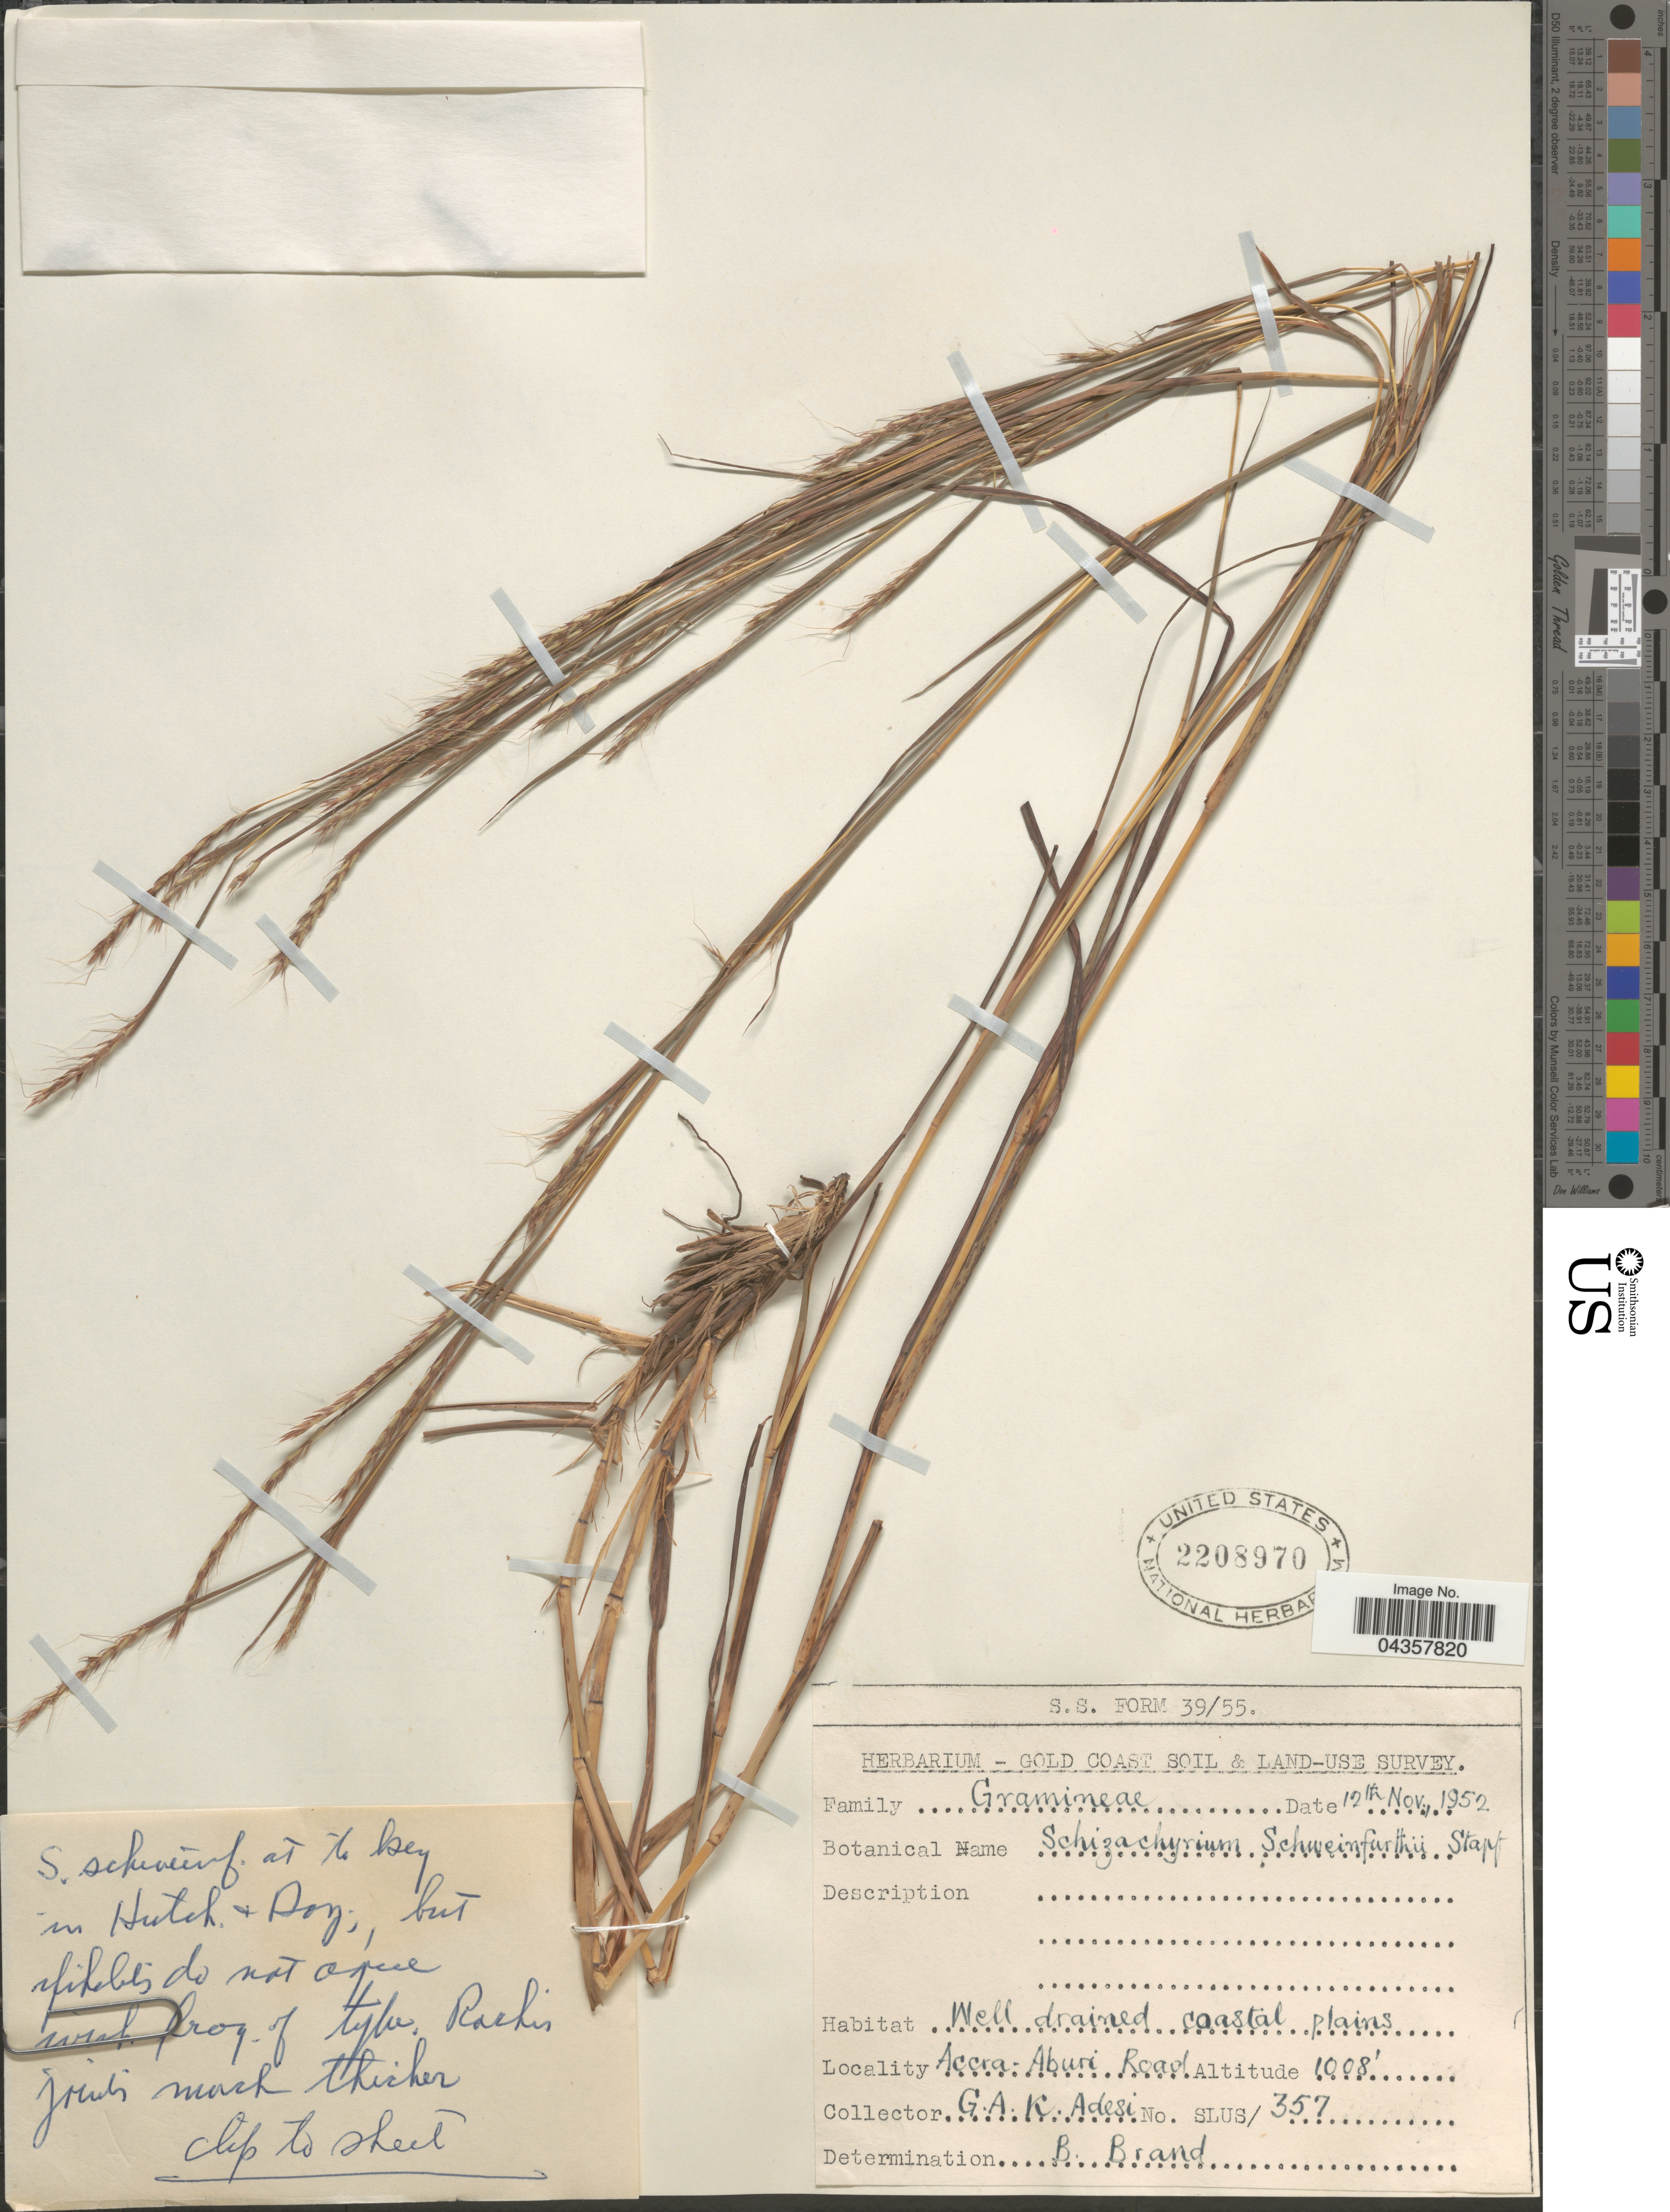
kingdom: Plantae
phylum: Tracheophyta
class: Liliopsida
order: Poales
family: Poaceae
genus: Schizachyrium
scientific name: Schizachyrium schweinfurthii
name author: (Hack.) Stapf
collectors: G. A. K. Adesi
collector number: SLUS/357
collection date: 1952-11-12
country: Ghana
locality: Gold Coast Soil & Land-use Survey. Well drained coastal plains. Accra-Aburi Road.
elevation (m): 307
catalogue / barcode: US 2208970